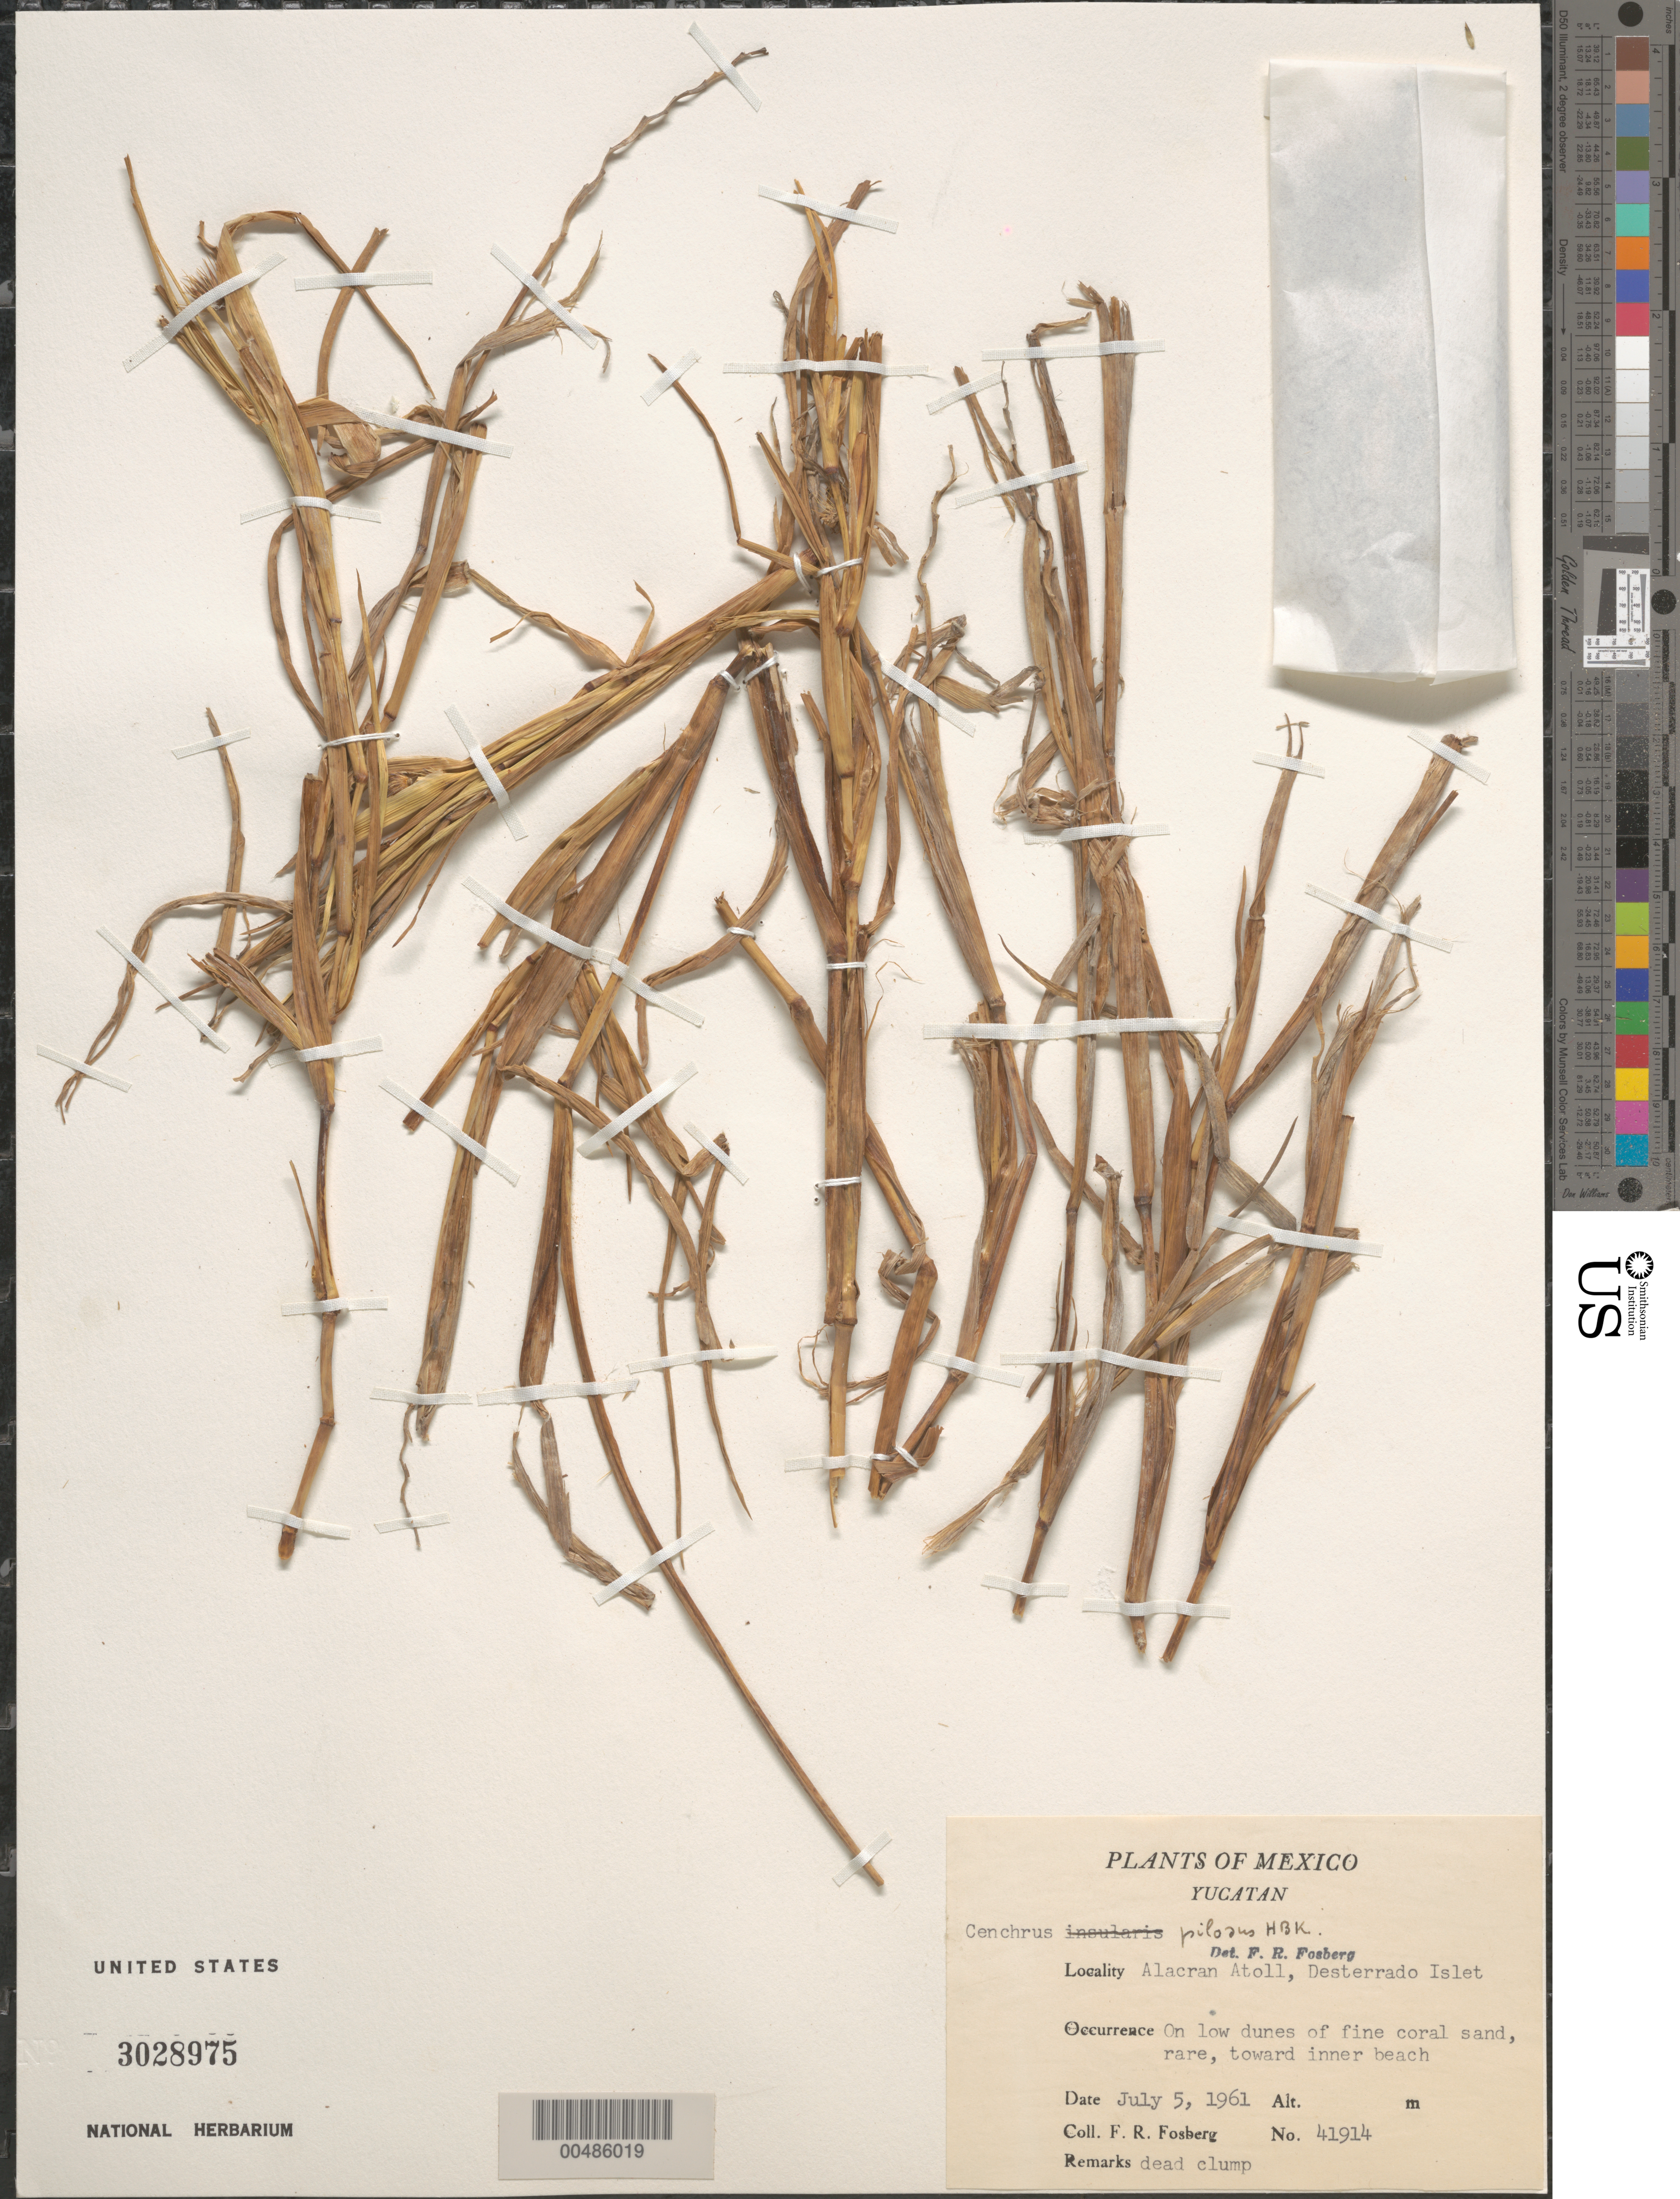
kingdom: Plantae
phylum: Tracheophyta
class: Liliopsida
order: Poales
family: Poaceae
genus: Cenchrus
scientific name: Cenchrus pilosus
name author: Kunth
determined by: Fosberg, F. R.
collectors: F. R. Fosberg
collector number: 41914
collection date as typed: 5 Jul 1961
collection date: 1961-07-05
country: Mexico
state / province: Yucatan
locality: Alacran Atoll, Desterrado Islet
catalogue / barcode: US 3028975